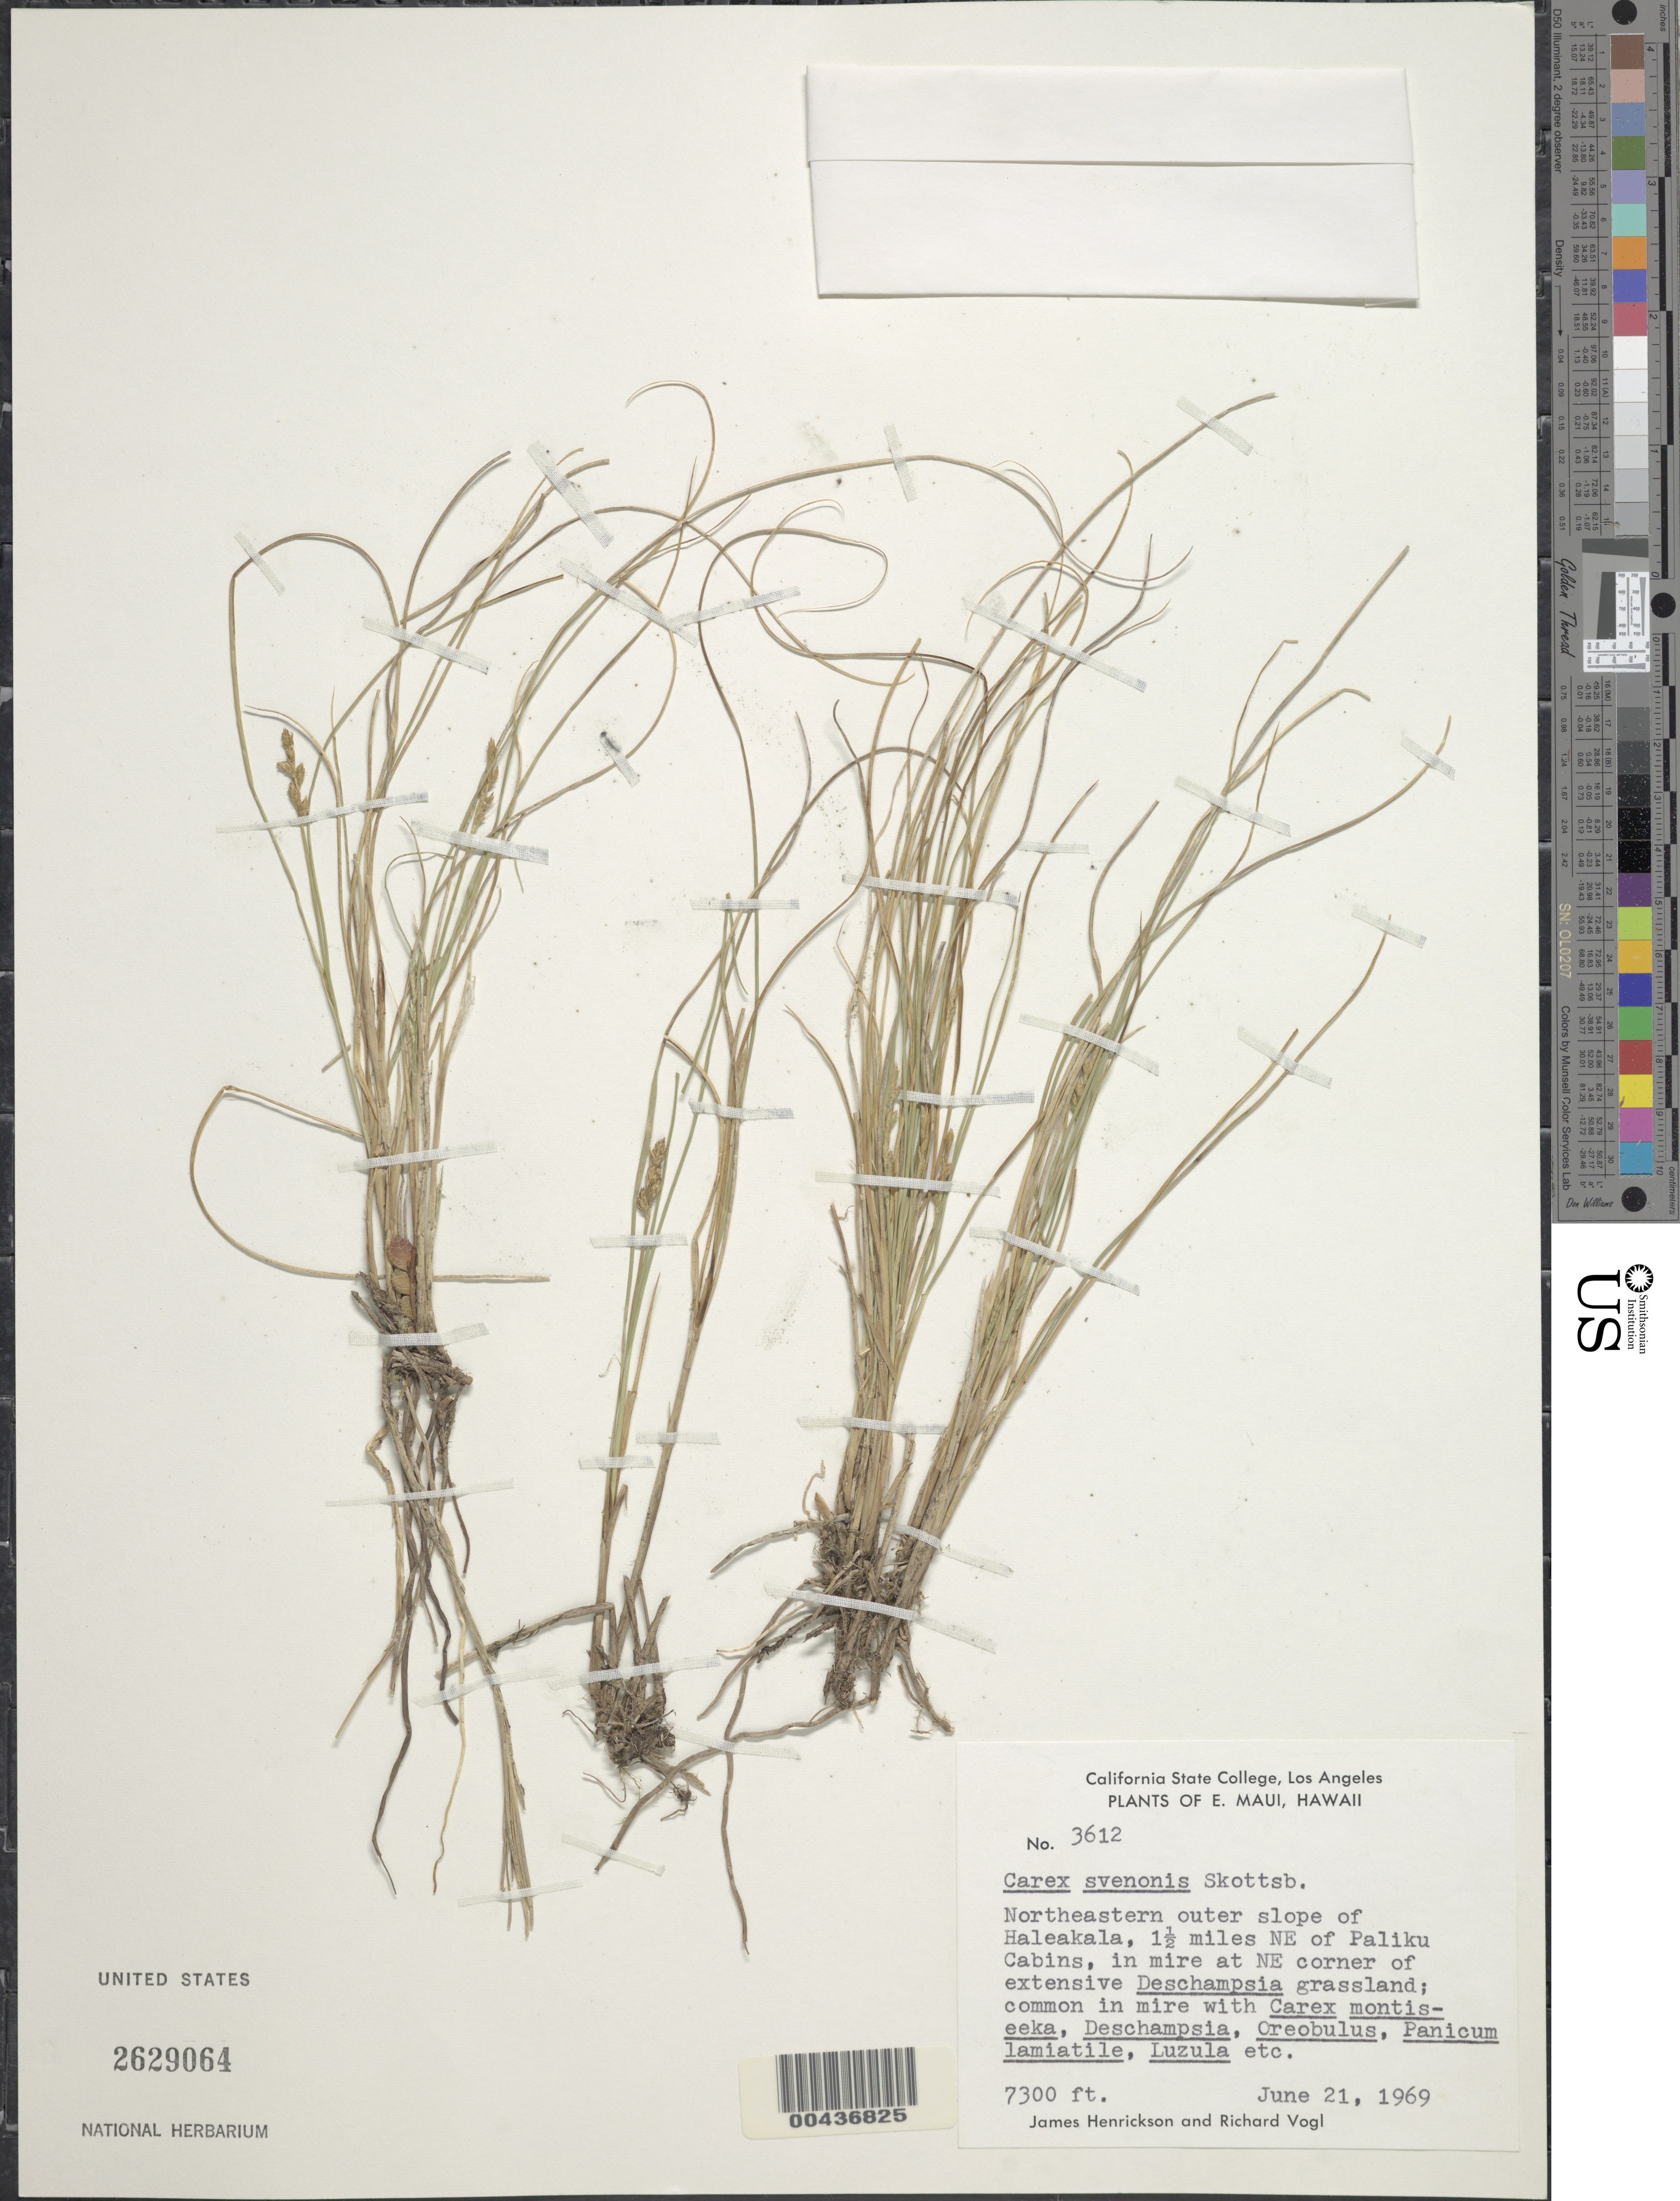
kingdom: Plantae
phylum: Tracheophyta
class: Liliopsida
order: Poales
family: Cyperaceae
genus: Carex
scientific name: Carex echinata subsp. echinata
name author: Murray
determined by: Wagner, W. L., (BOT), Smithsonian Institution - National Museum of Natural History (UNITED STATES)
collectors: J. S. Henrickson & R. Vogl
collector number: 3612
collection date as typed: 21 Jun 1969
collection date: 1969-06-21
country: United States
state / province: Hawaii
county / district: Maui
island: Maui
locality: Northeastern outer slope of Haleakala, 1 1/2 miles northeast of Paliku Cabins, East Maui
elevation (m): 2225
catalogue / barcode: US 2629064